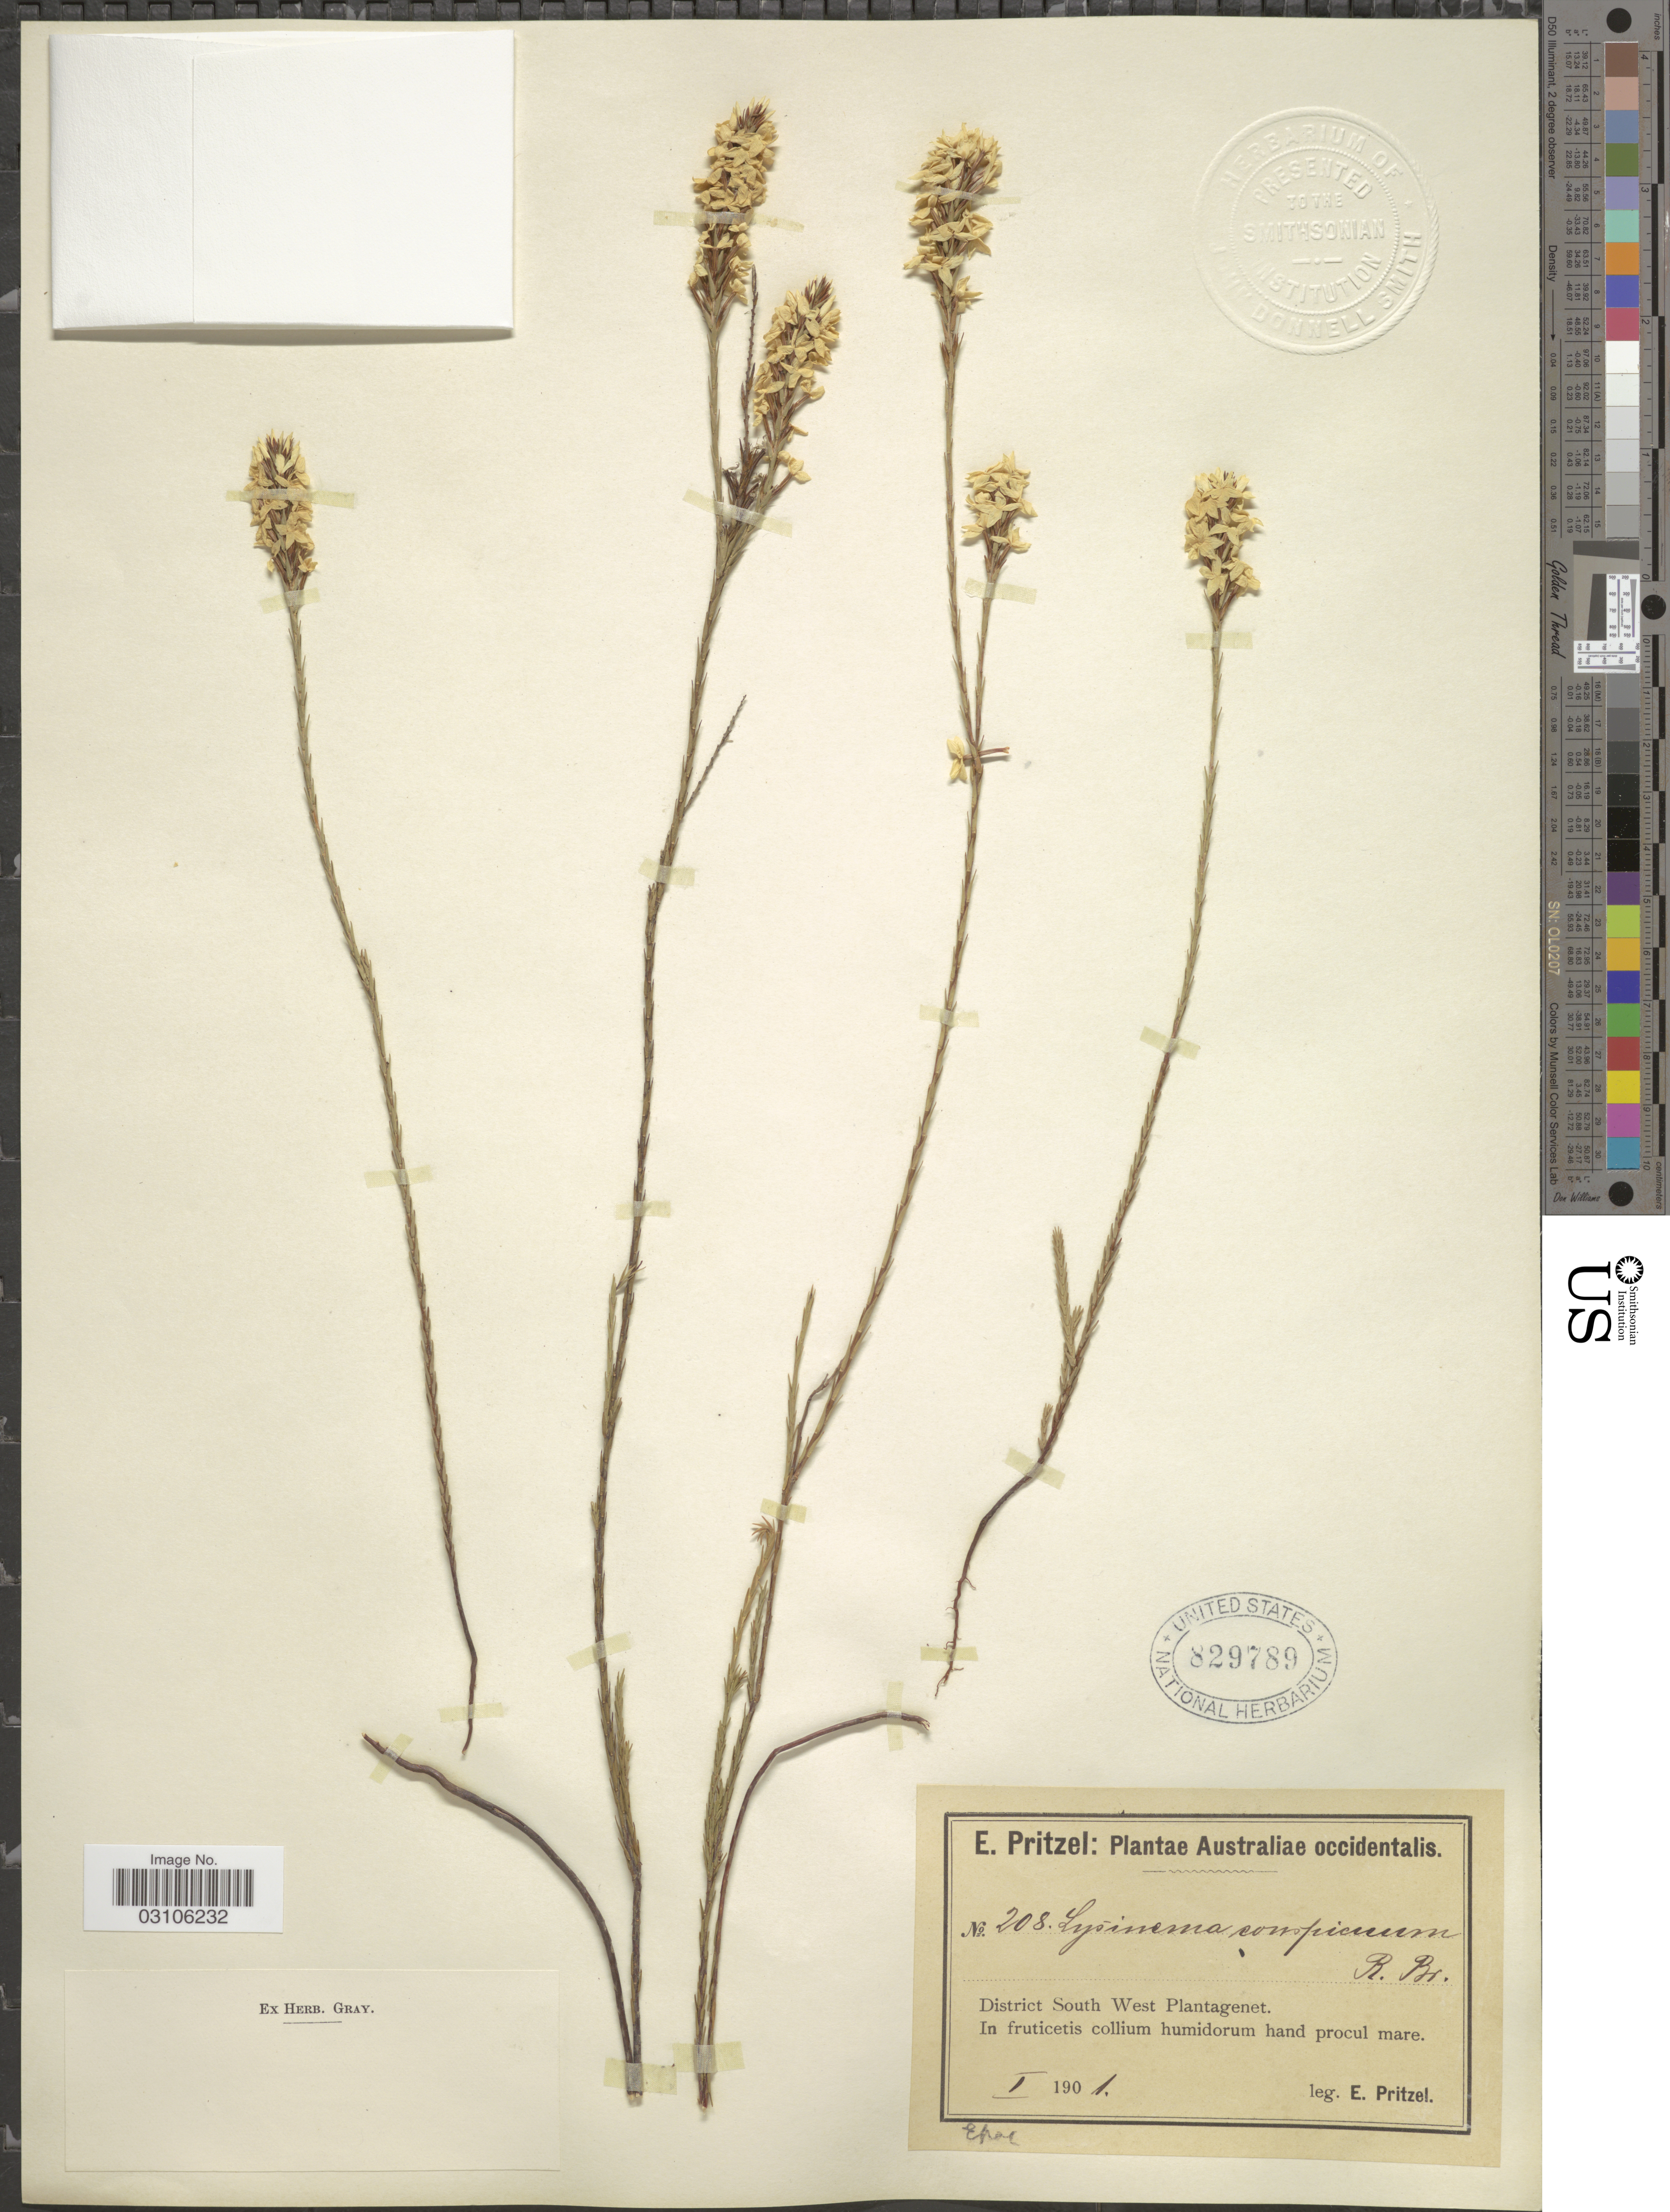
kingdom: Plantae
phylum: Tracheophyta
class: Magnoliopsida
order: Ericales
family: Ericaceae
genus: Lysinema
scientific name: Lysinema conspicuum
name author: R. Br.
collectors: E. G. Pritzel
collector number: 208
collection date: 1901-01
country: Australia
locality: Australiae occidentalis. District South West Plantagenet. In fruticetis collium humidorum hand procul mare.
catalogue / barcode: US 829789